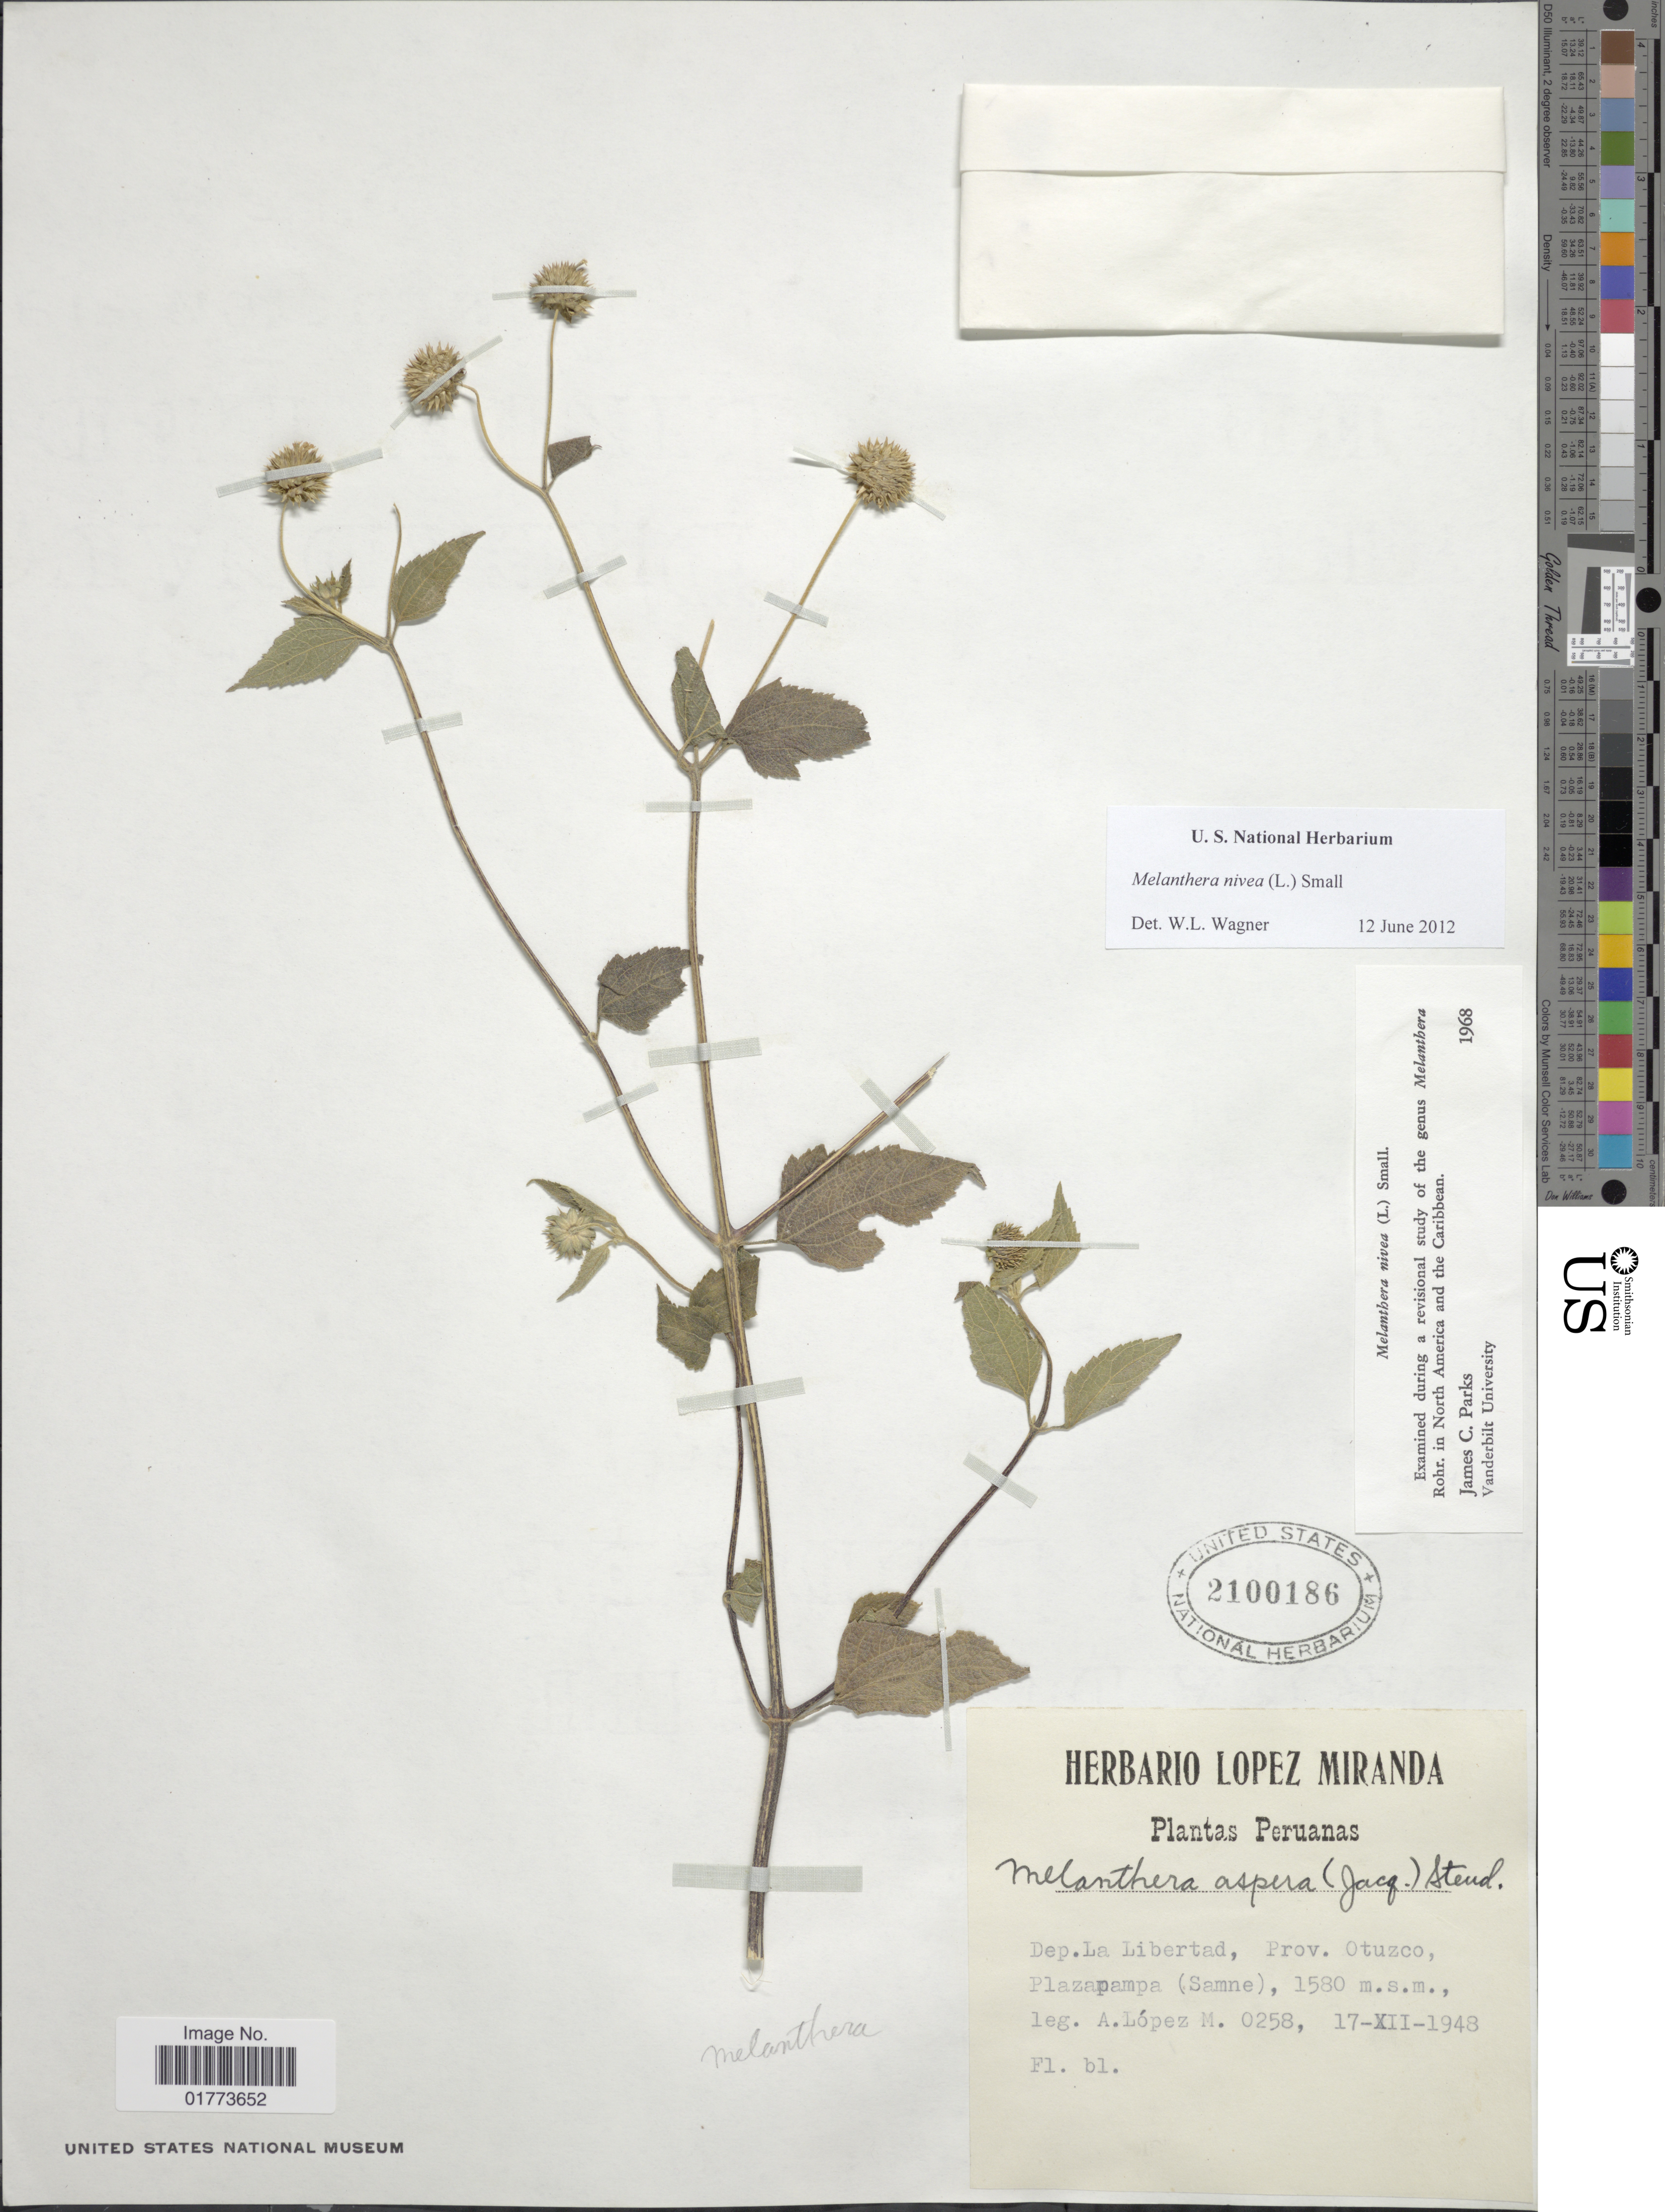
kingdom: Plantae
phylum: Tracheophyta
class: Magnoliopsida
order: Asterales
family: Asteraceae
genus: Melanthera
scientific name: Melanthera nivea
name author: (L.) Small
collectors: A. López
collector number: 0258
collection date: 1948-12-17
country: Peru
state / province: La Libertad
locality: Dep. La Libertad, Prov. Otuzco, Plazapampa (Samne)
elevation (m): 1580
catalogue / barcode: US 2100186